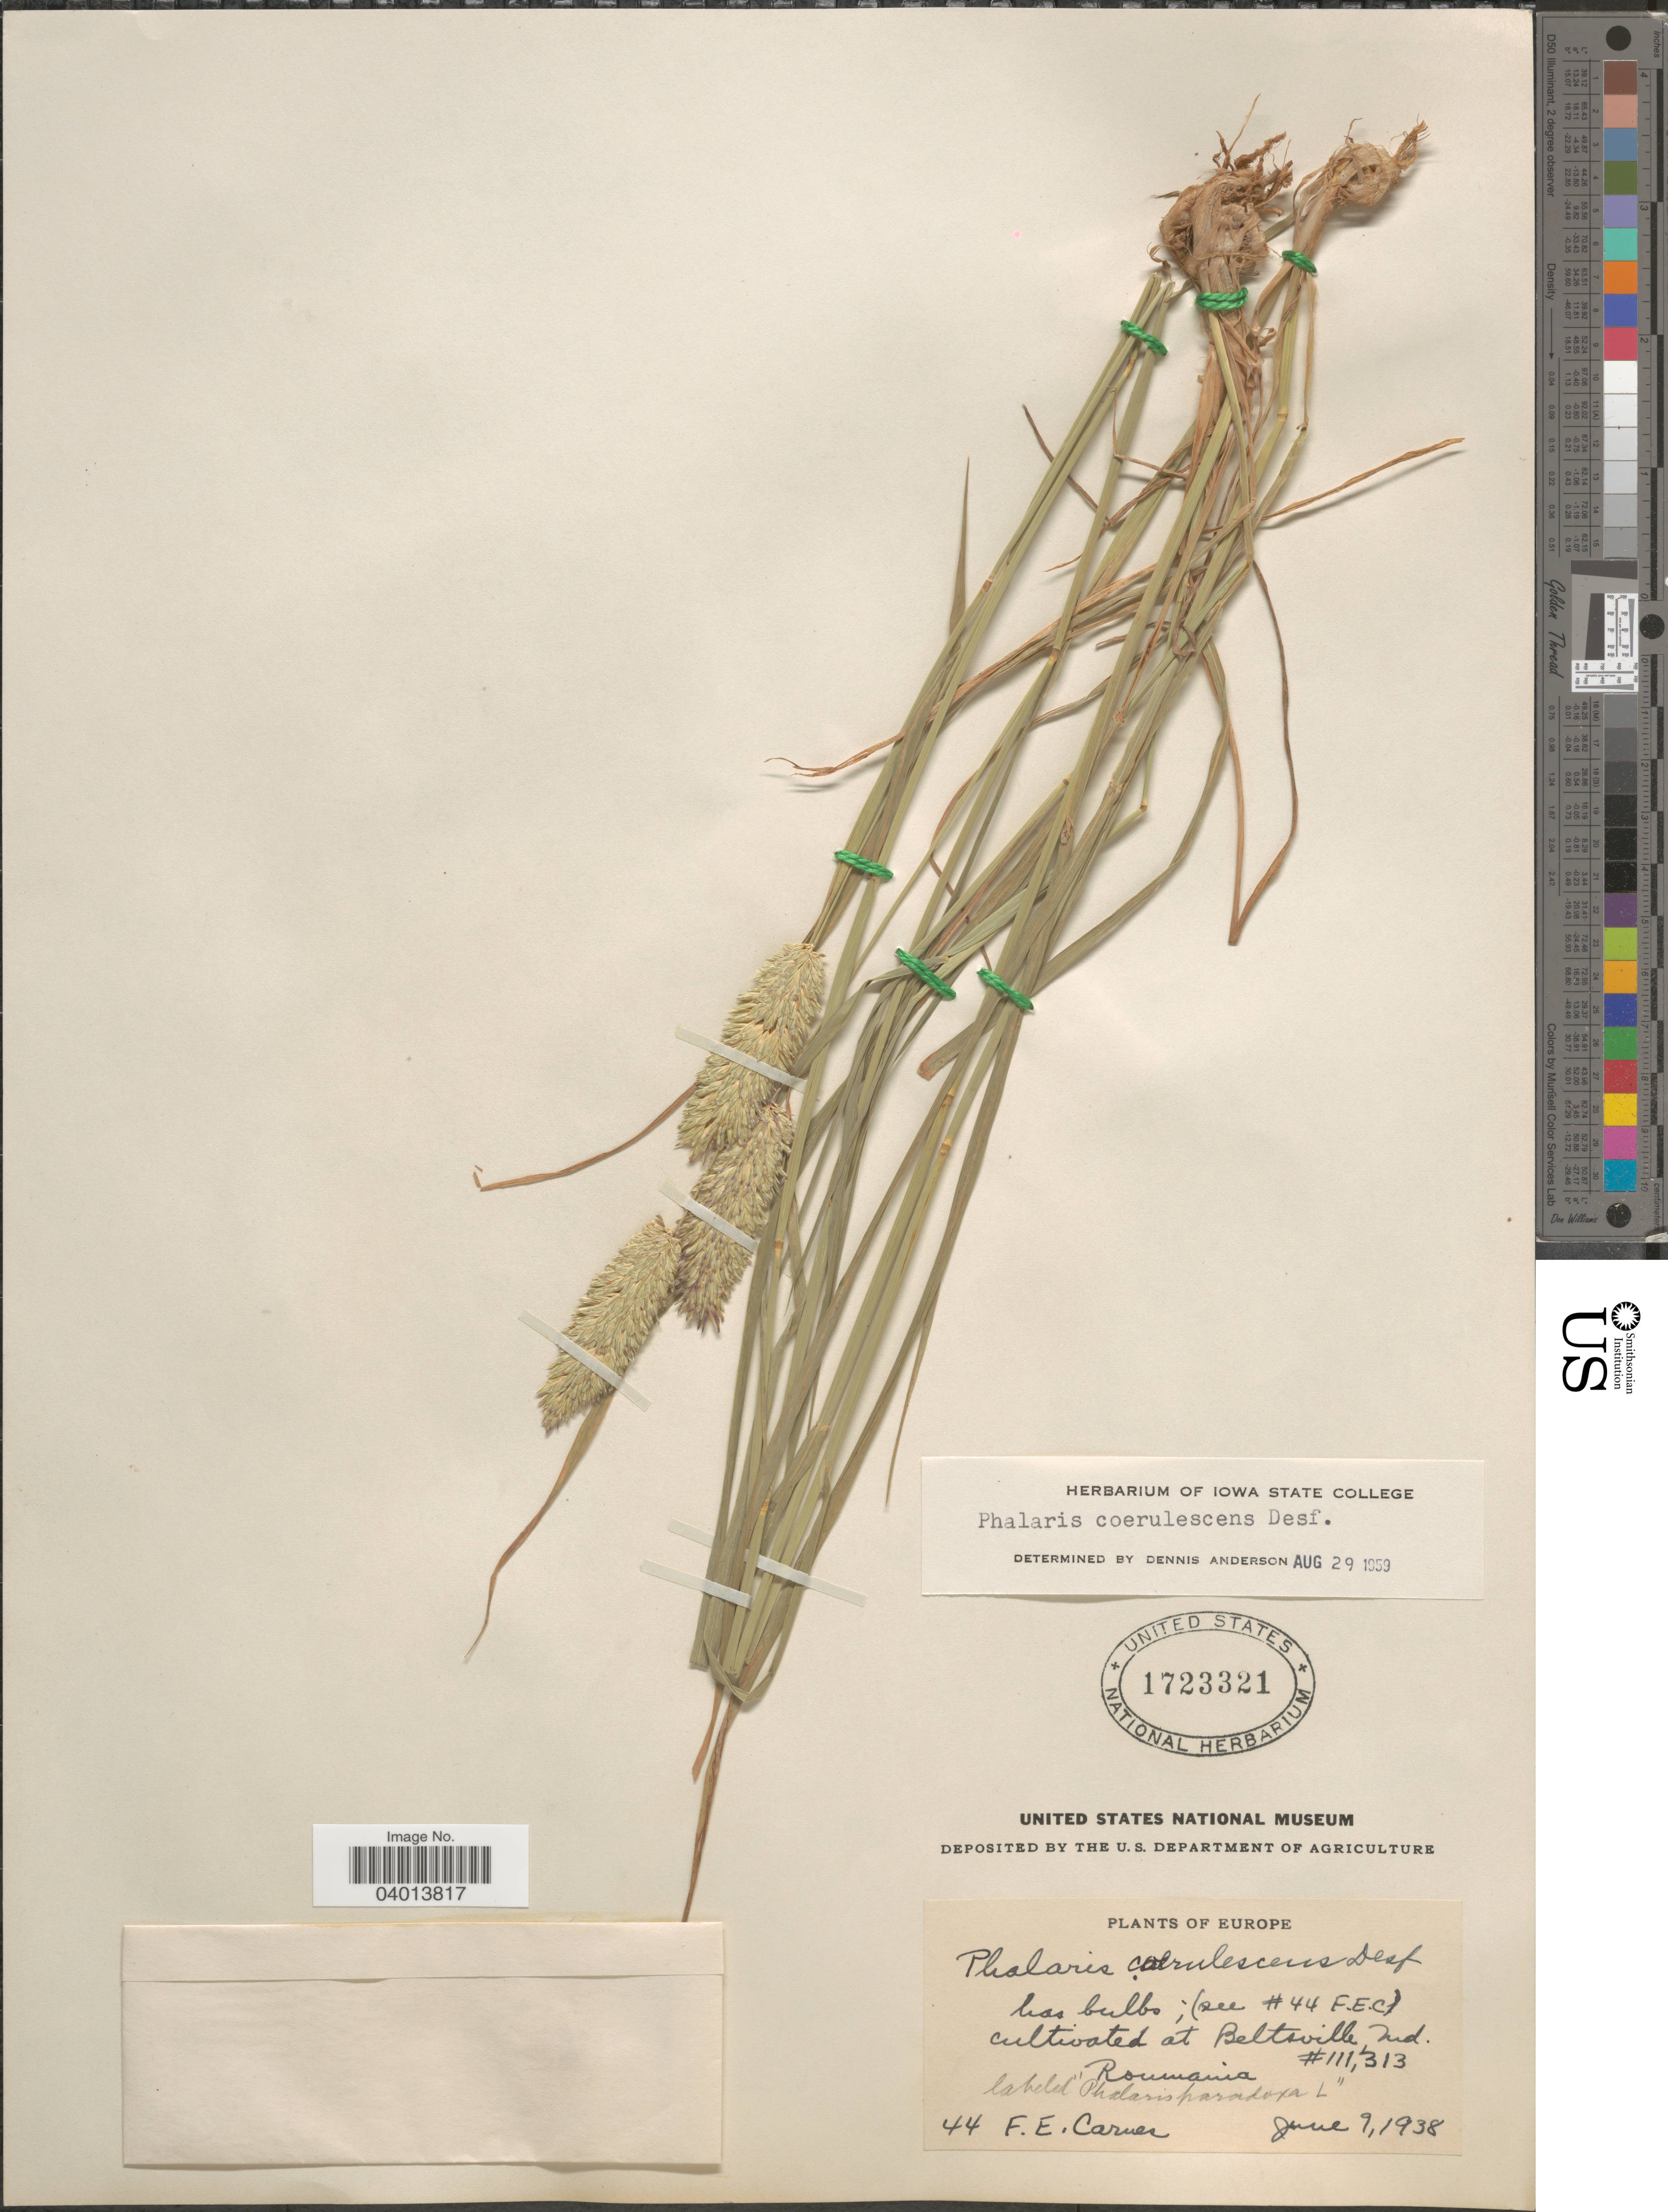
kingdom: Plantae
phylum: Tracheophyta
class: Liliopsida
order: Poales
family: Poaceae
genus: Phalaris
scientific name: Phalaris coerulescens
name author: Desf.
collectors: F. Carnes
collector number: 44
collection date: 1938-06-09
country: United States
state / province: Maryland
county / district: Prince George's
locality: At Beltsville.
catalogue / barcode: US 1723321